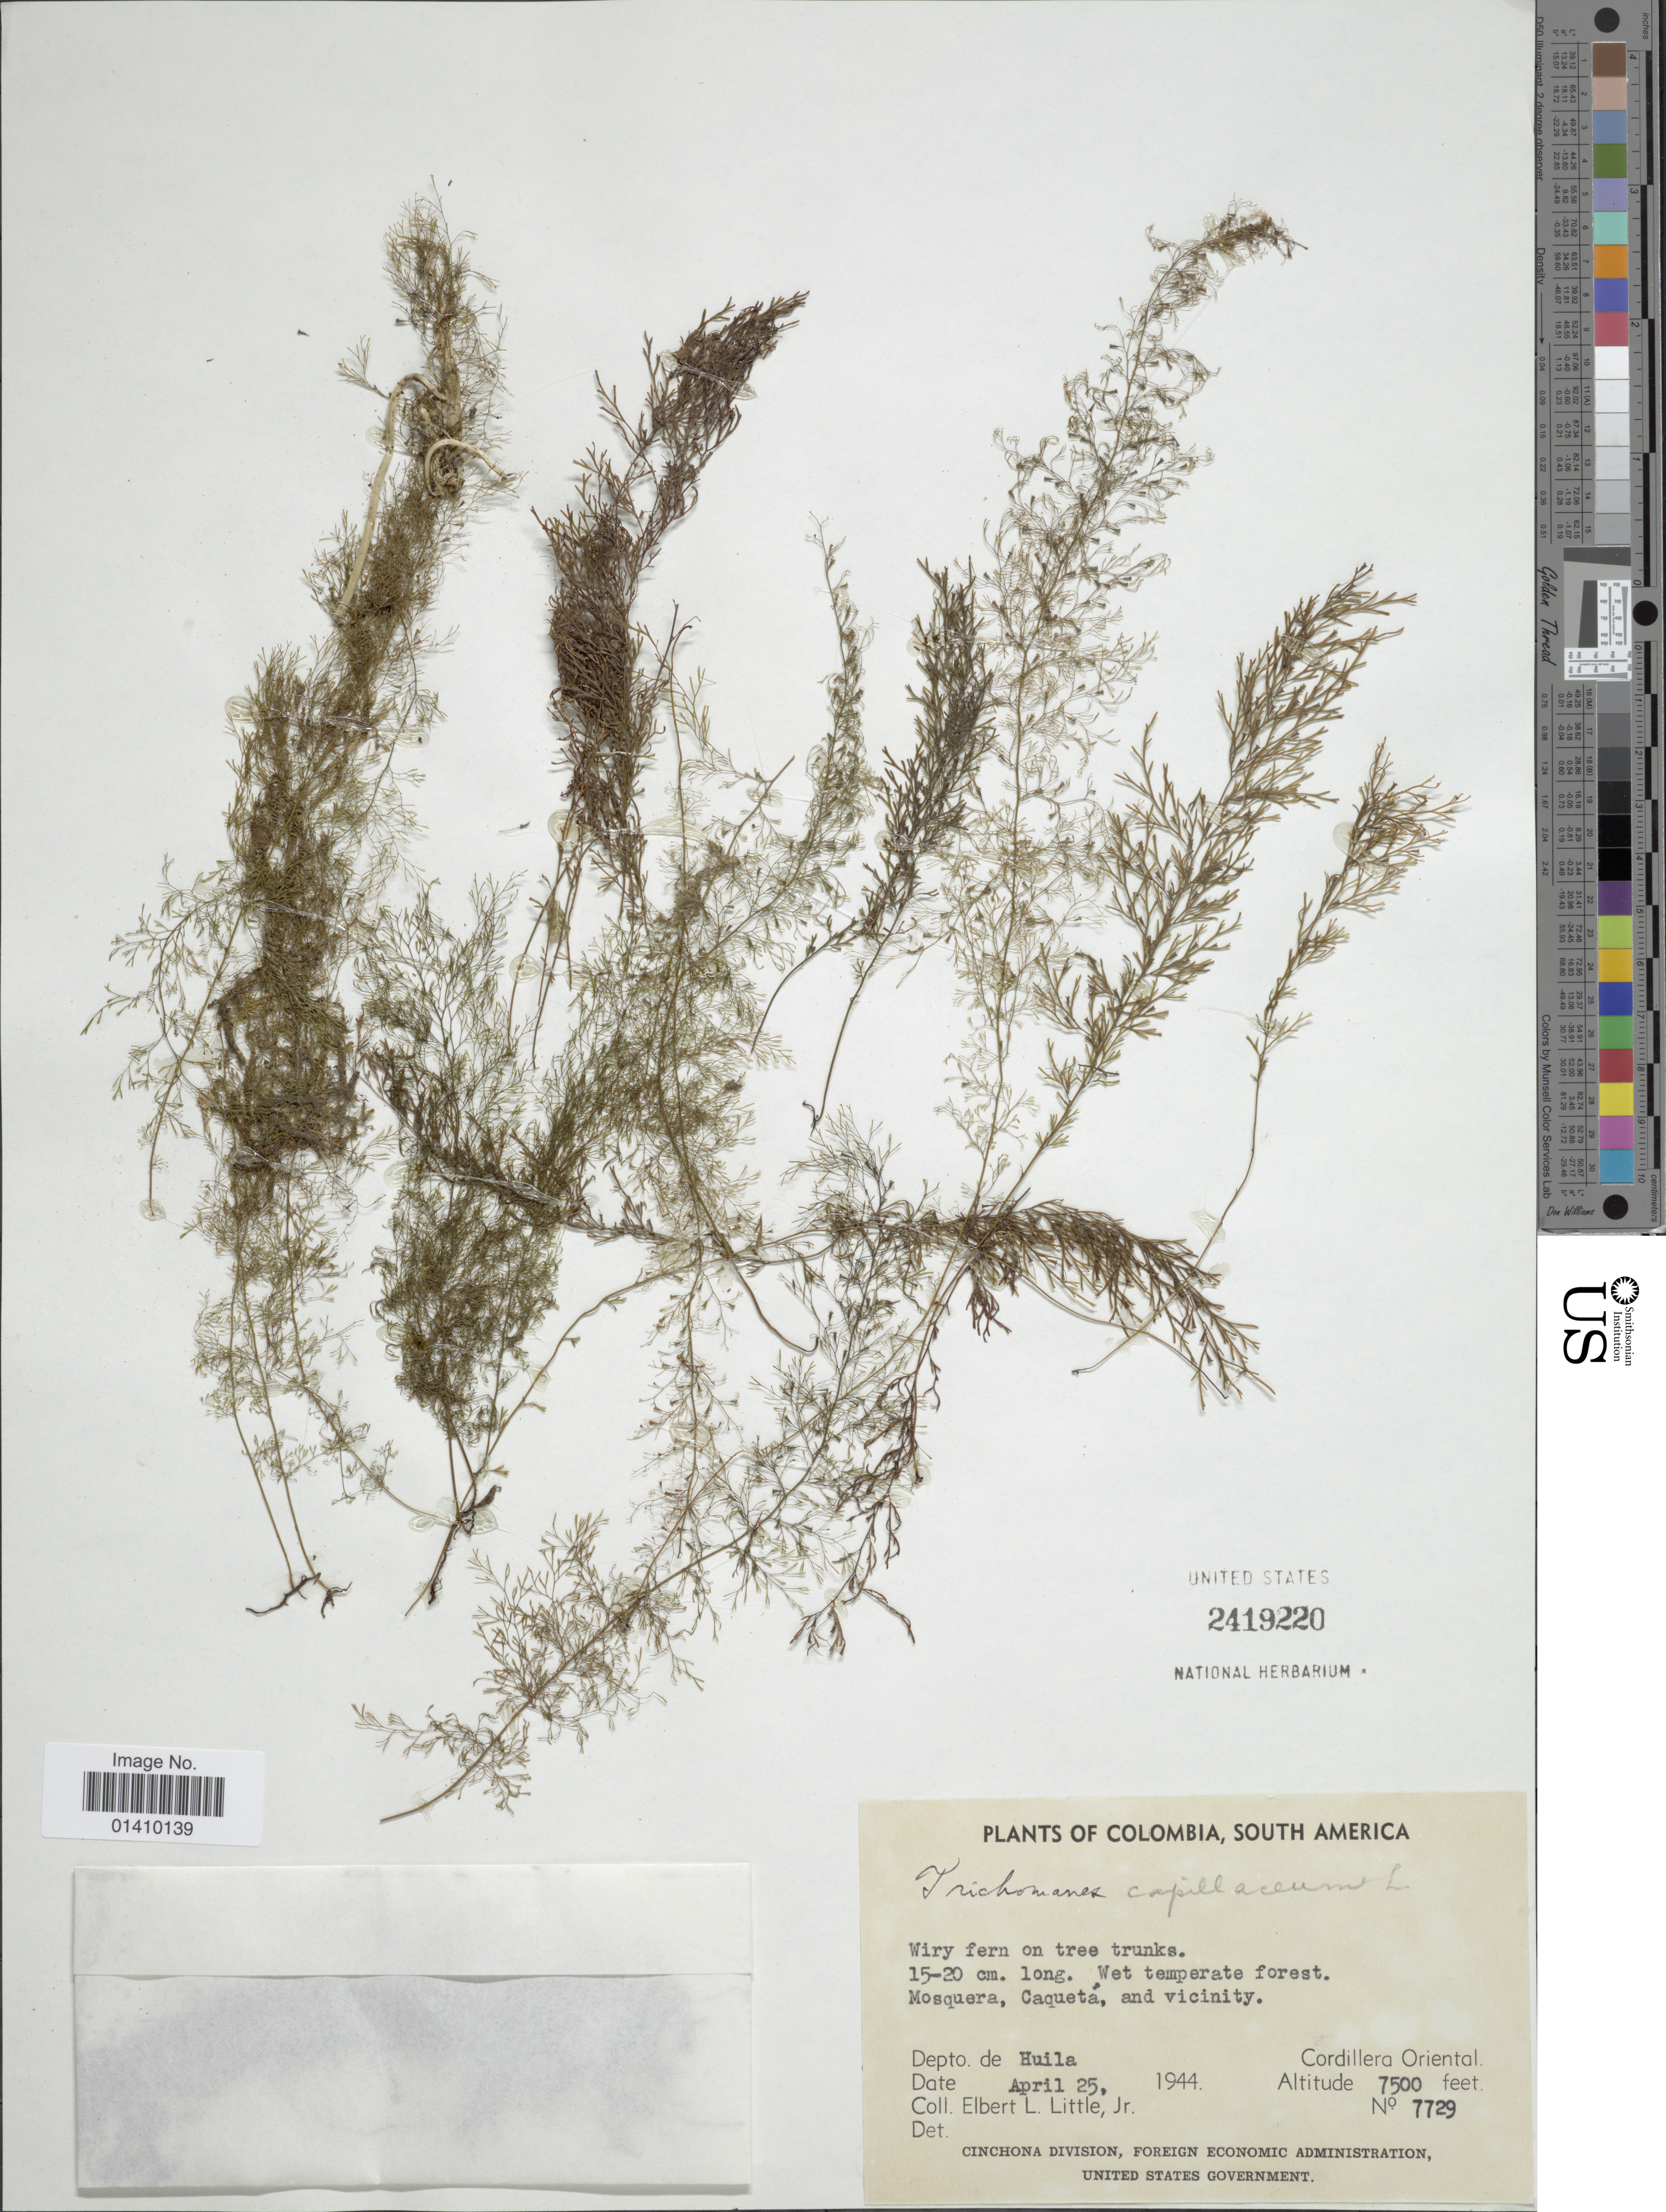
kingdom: Plantae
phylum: Tracheophyta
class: Polypodiopsida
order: Hymenophyllales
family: Hymenophyllaceae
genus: Polyphlebium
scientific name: Polyphlebium capillaceum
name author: (L.) Ebihara & Dubuisson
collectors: E. L. Little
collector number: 7729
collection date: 1944-04-25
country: Colombia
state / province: Huila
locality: Mosquero, Caqueta, and vicinity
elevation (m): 2286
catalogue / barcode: US 2419220